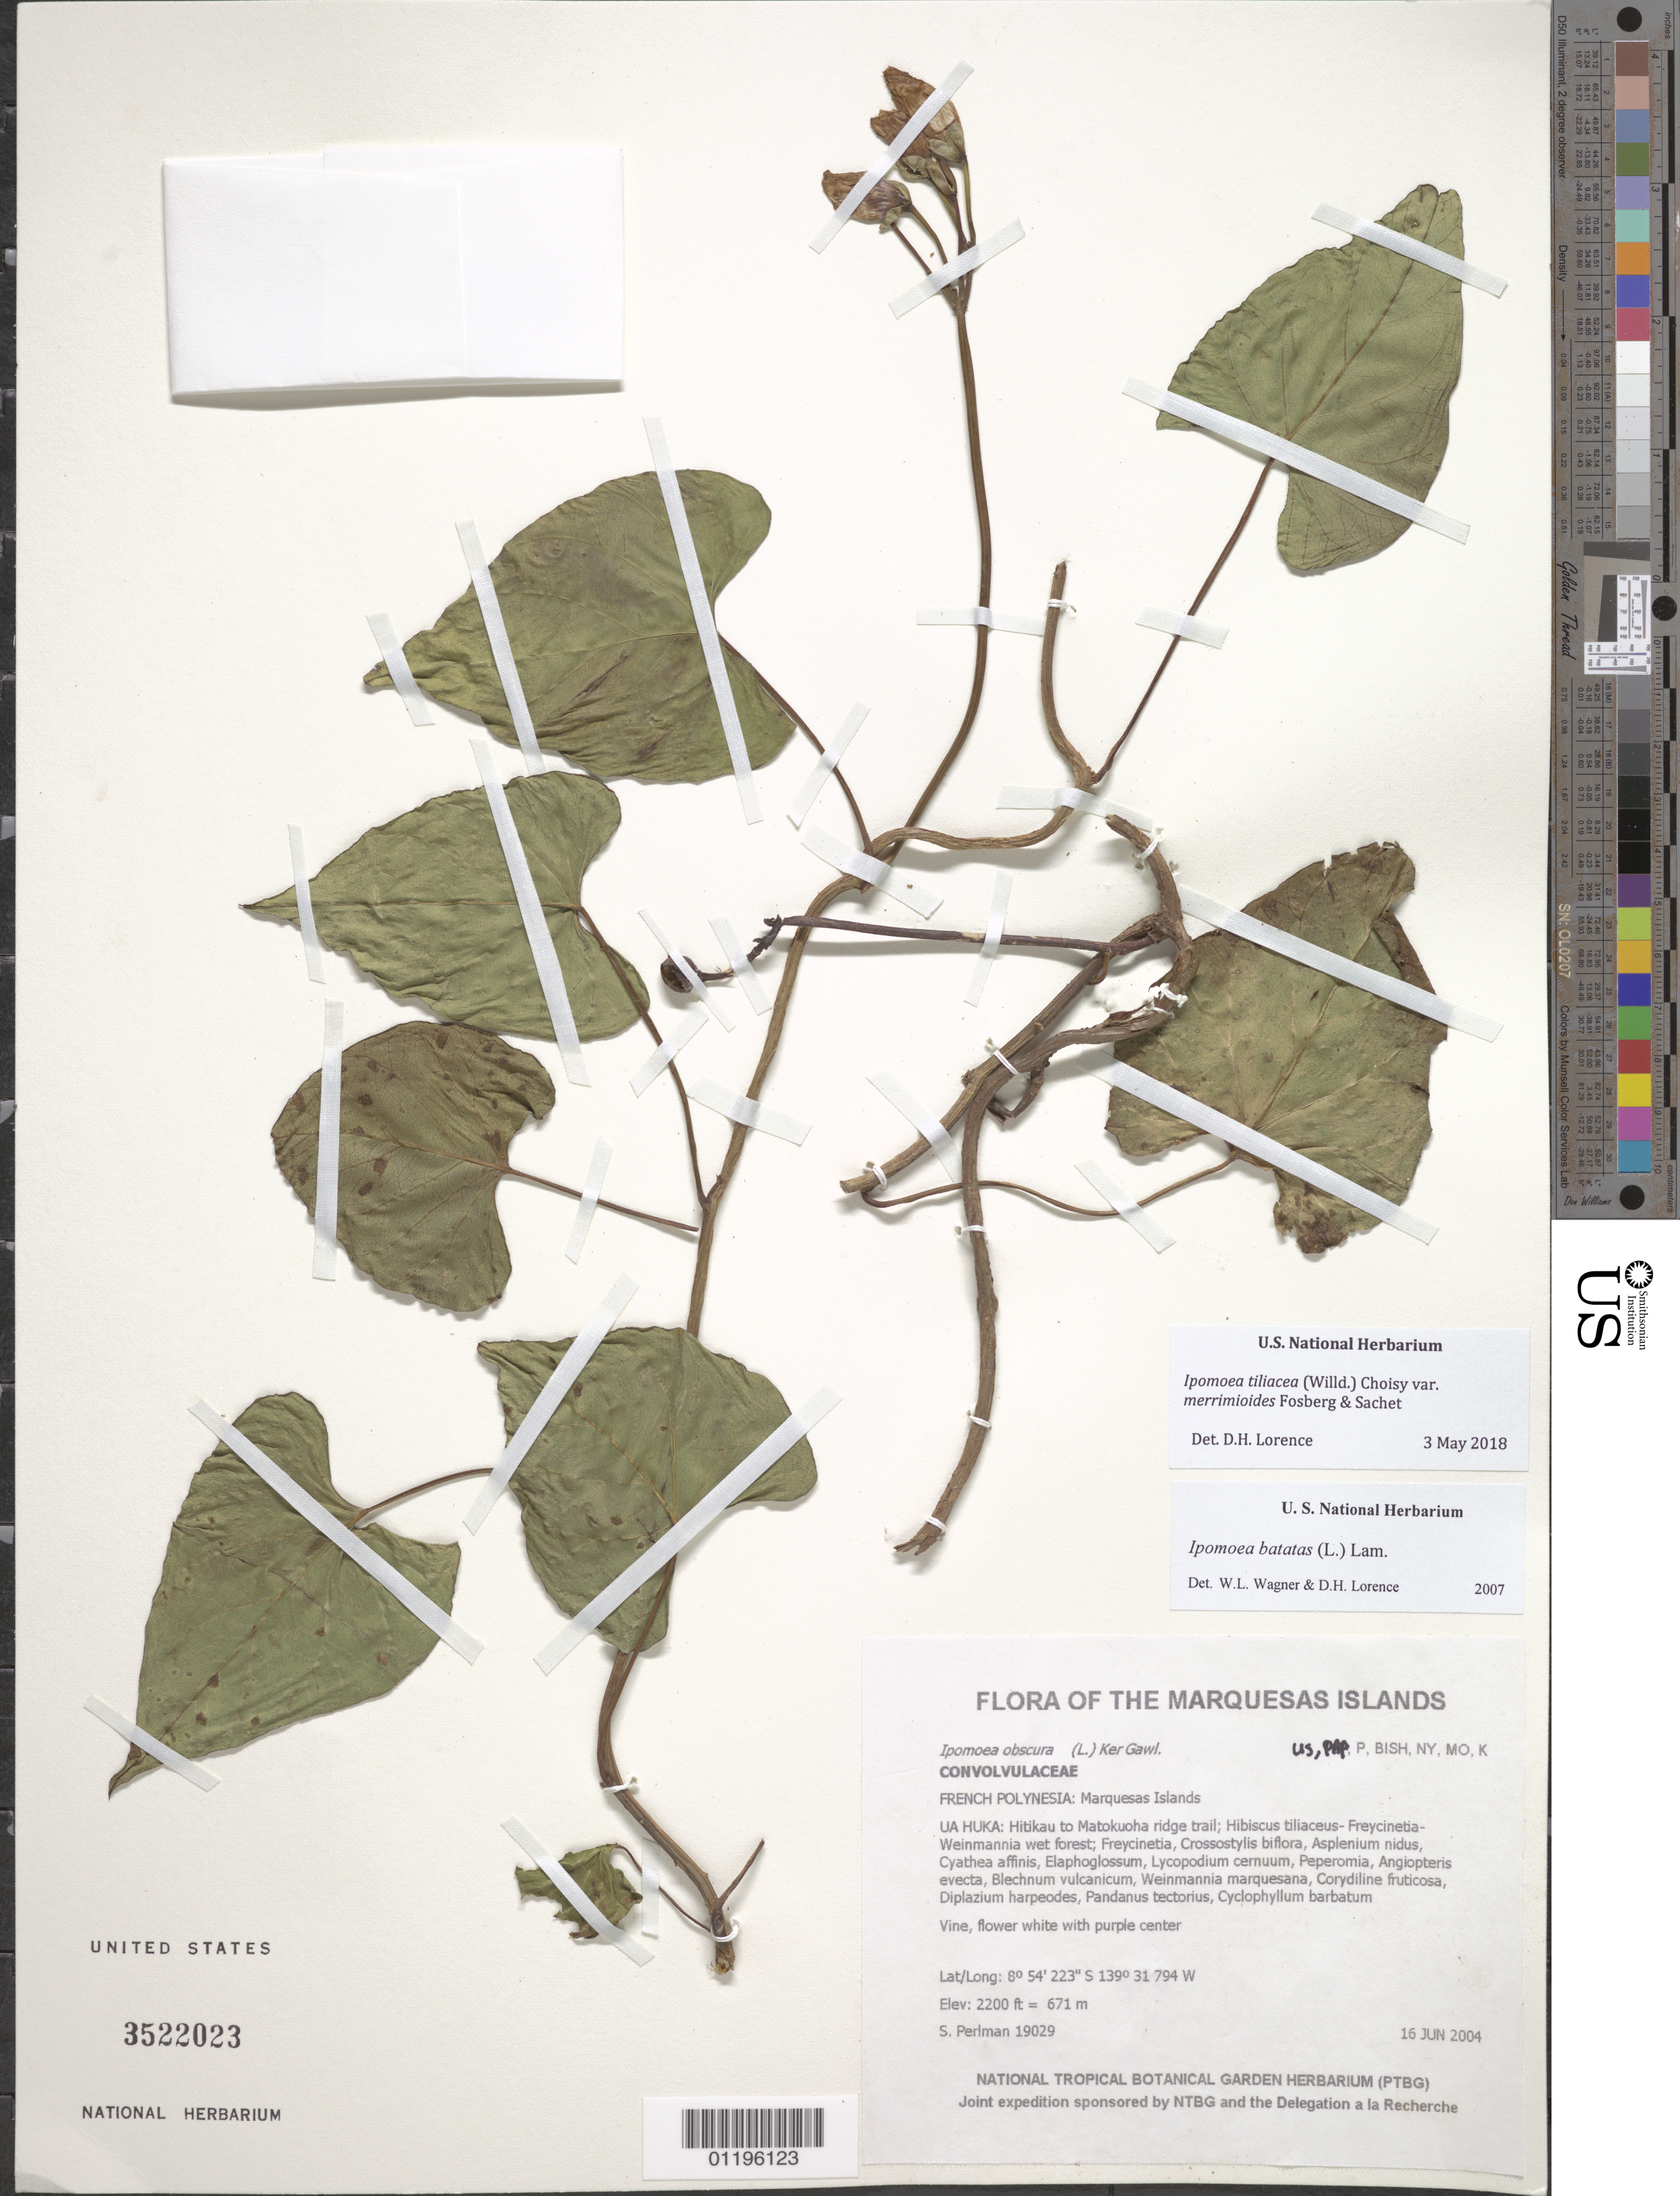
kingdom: Plantae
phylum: Tracheophyta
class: Magnoliopsida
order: Solanales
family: Convolvulaceae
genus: Ipomoea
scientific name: Ipomoea tiliacea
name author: (Willd.) Choisy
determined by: Wagner, W. L., (BOT), Smithsonian Institution - National Museum of Natural History (UNITED STATES)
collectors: S. P. Perlman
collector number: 19029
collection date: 2004-06-16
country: French Polynesia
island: Ua Huka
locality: Hitikau to Matokuoha ridge trail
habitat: Hibiscus tiliaceus- Freycinetia- Weinmannia wet forest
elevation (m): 671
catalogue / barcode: US 3522023